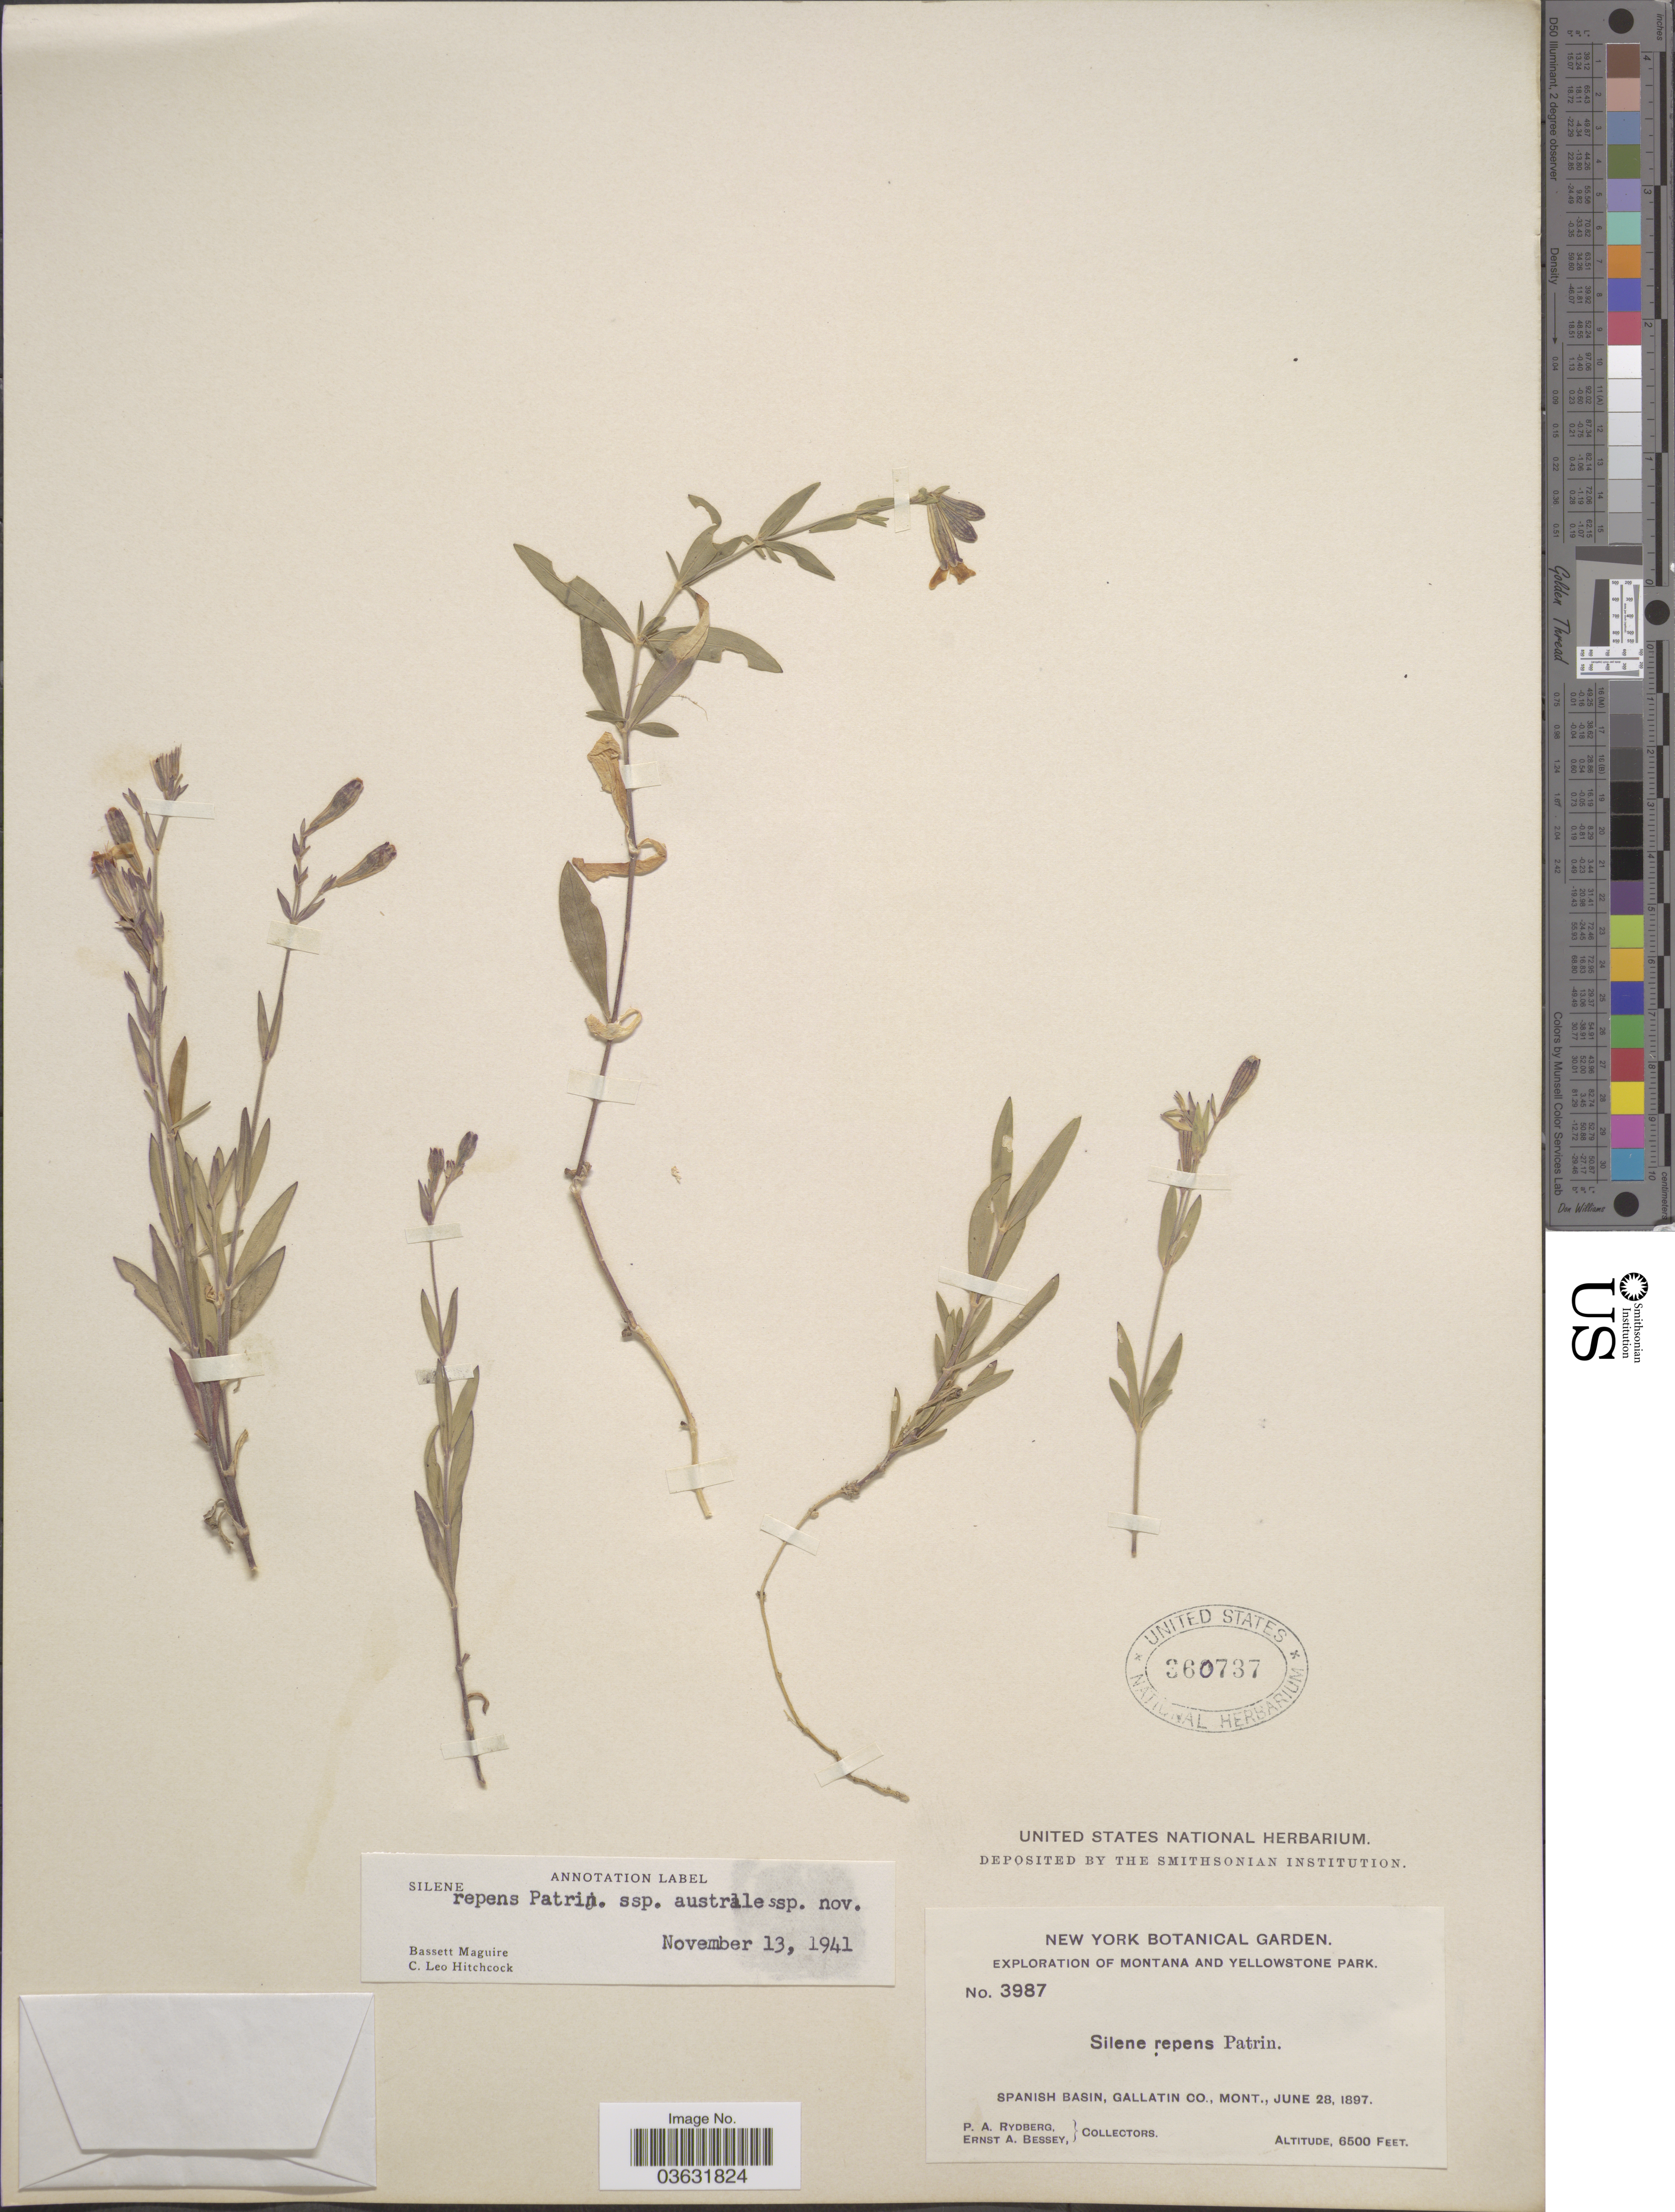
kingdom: Plantae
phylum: Tracheophyta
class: Magnoliopsida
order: Caryophyllales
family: Caryophyllaceae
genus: Silene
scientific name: Silene repens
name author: Patrin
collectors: P. A. Rydberg & E. A. Bessey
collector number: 3987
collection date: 1897-06-28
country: United States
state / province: Montana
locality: Spanish Basin, Gallatin Co.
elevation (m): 1981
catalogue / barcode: US 360737